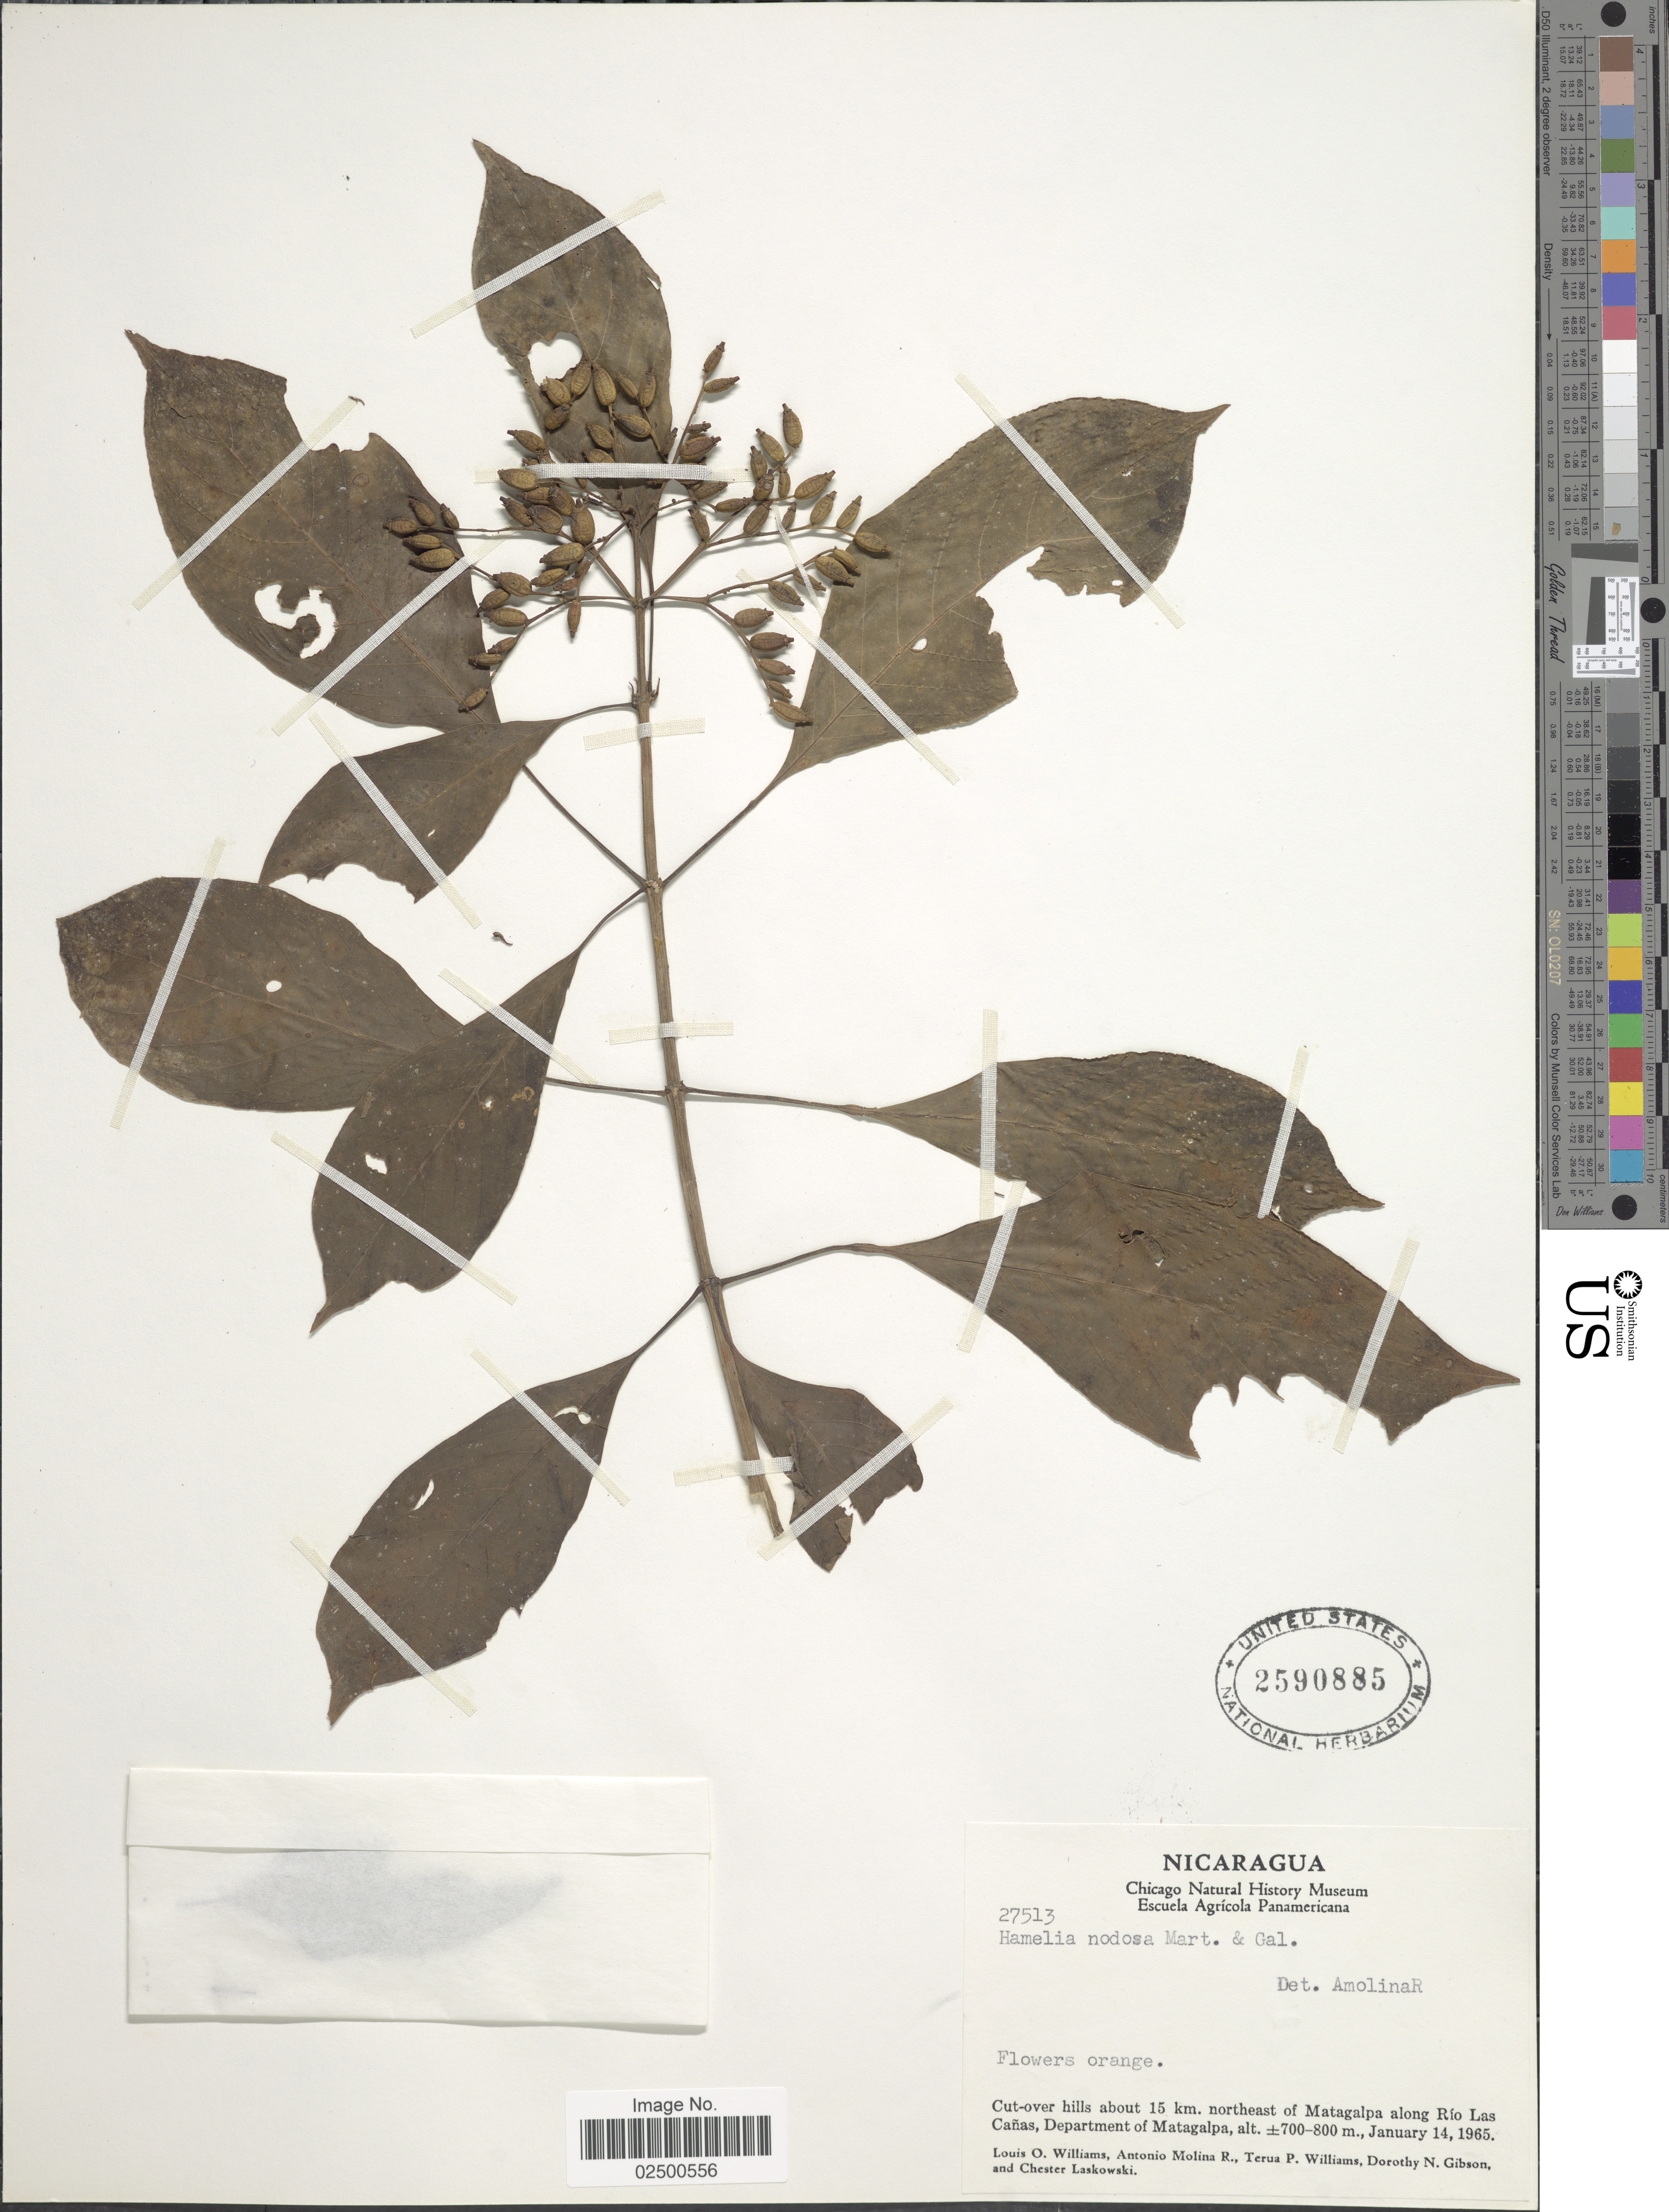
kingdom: Plantae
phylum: Tracheophyta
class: Magnoliopsida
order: Gentianales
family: Rubiaceae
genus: Hamelia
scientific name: Hamelia nodosa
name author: M. Martens & Galeotti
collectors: L. O. Williams, A. Molina R., T. Williams, D. N. Gibson & C. Laskowski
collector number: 27513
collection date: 1965-01-14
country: Nicaragua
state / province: Matagalpa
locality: Cut-over hills about 15 km. northeast of Matagalpa along Rio Las Canas.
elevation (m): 700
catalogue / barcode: US 2590885